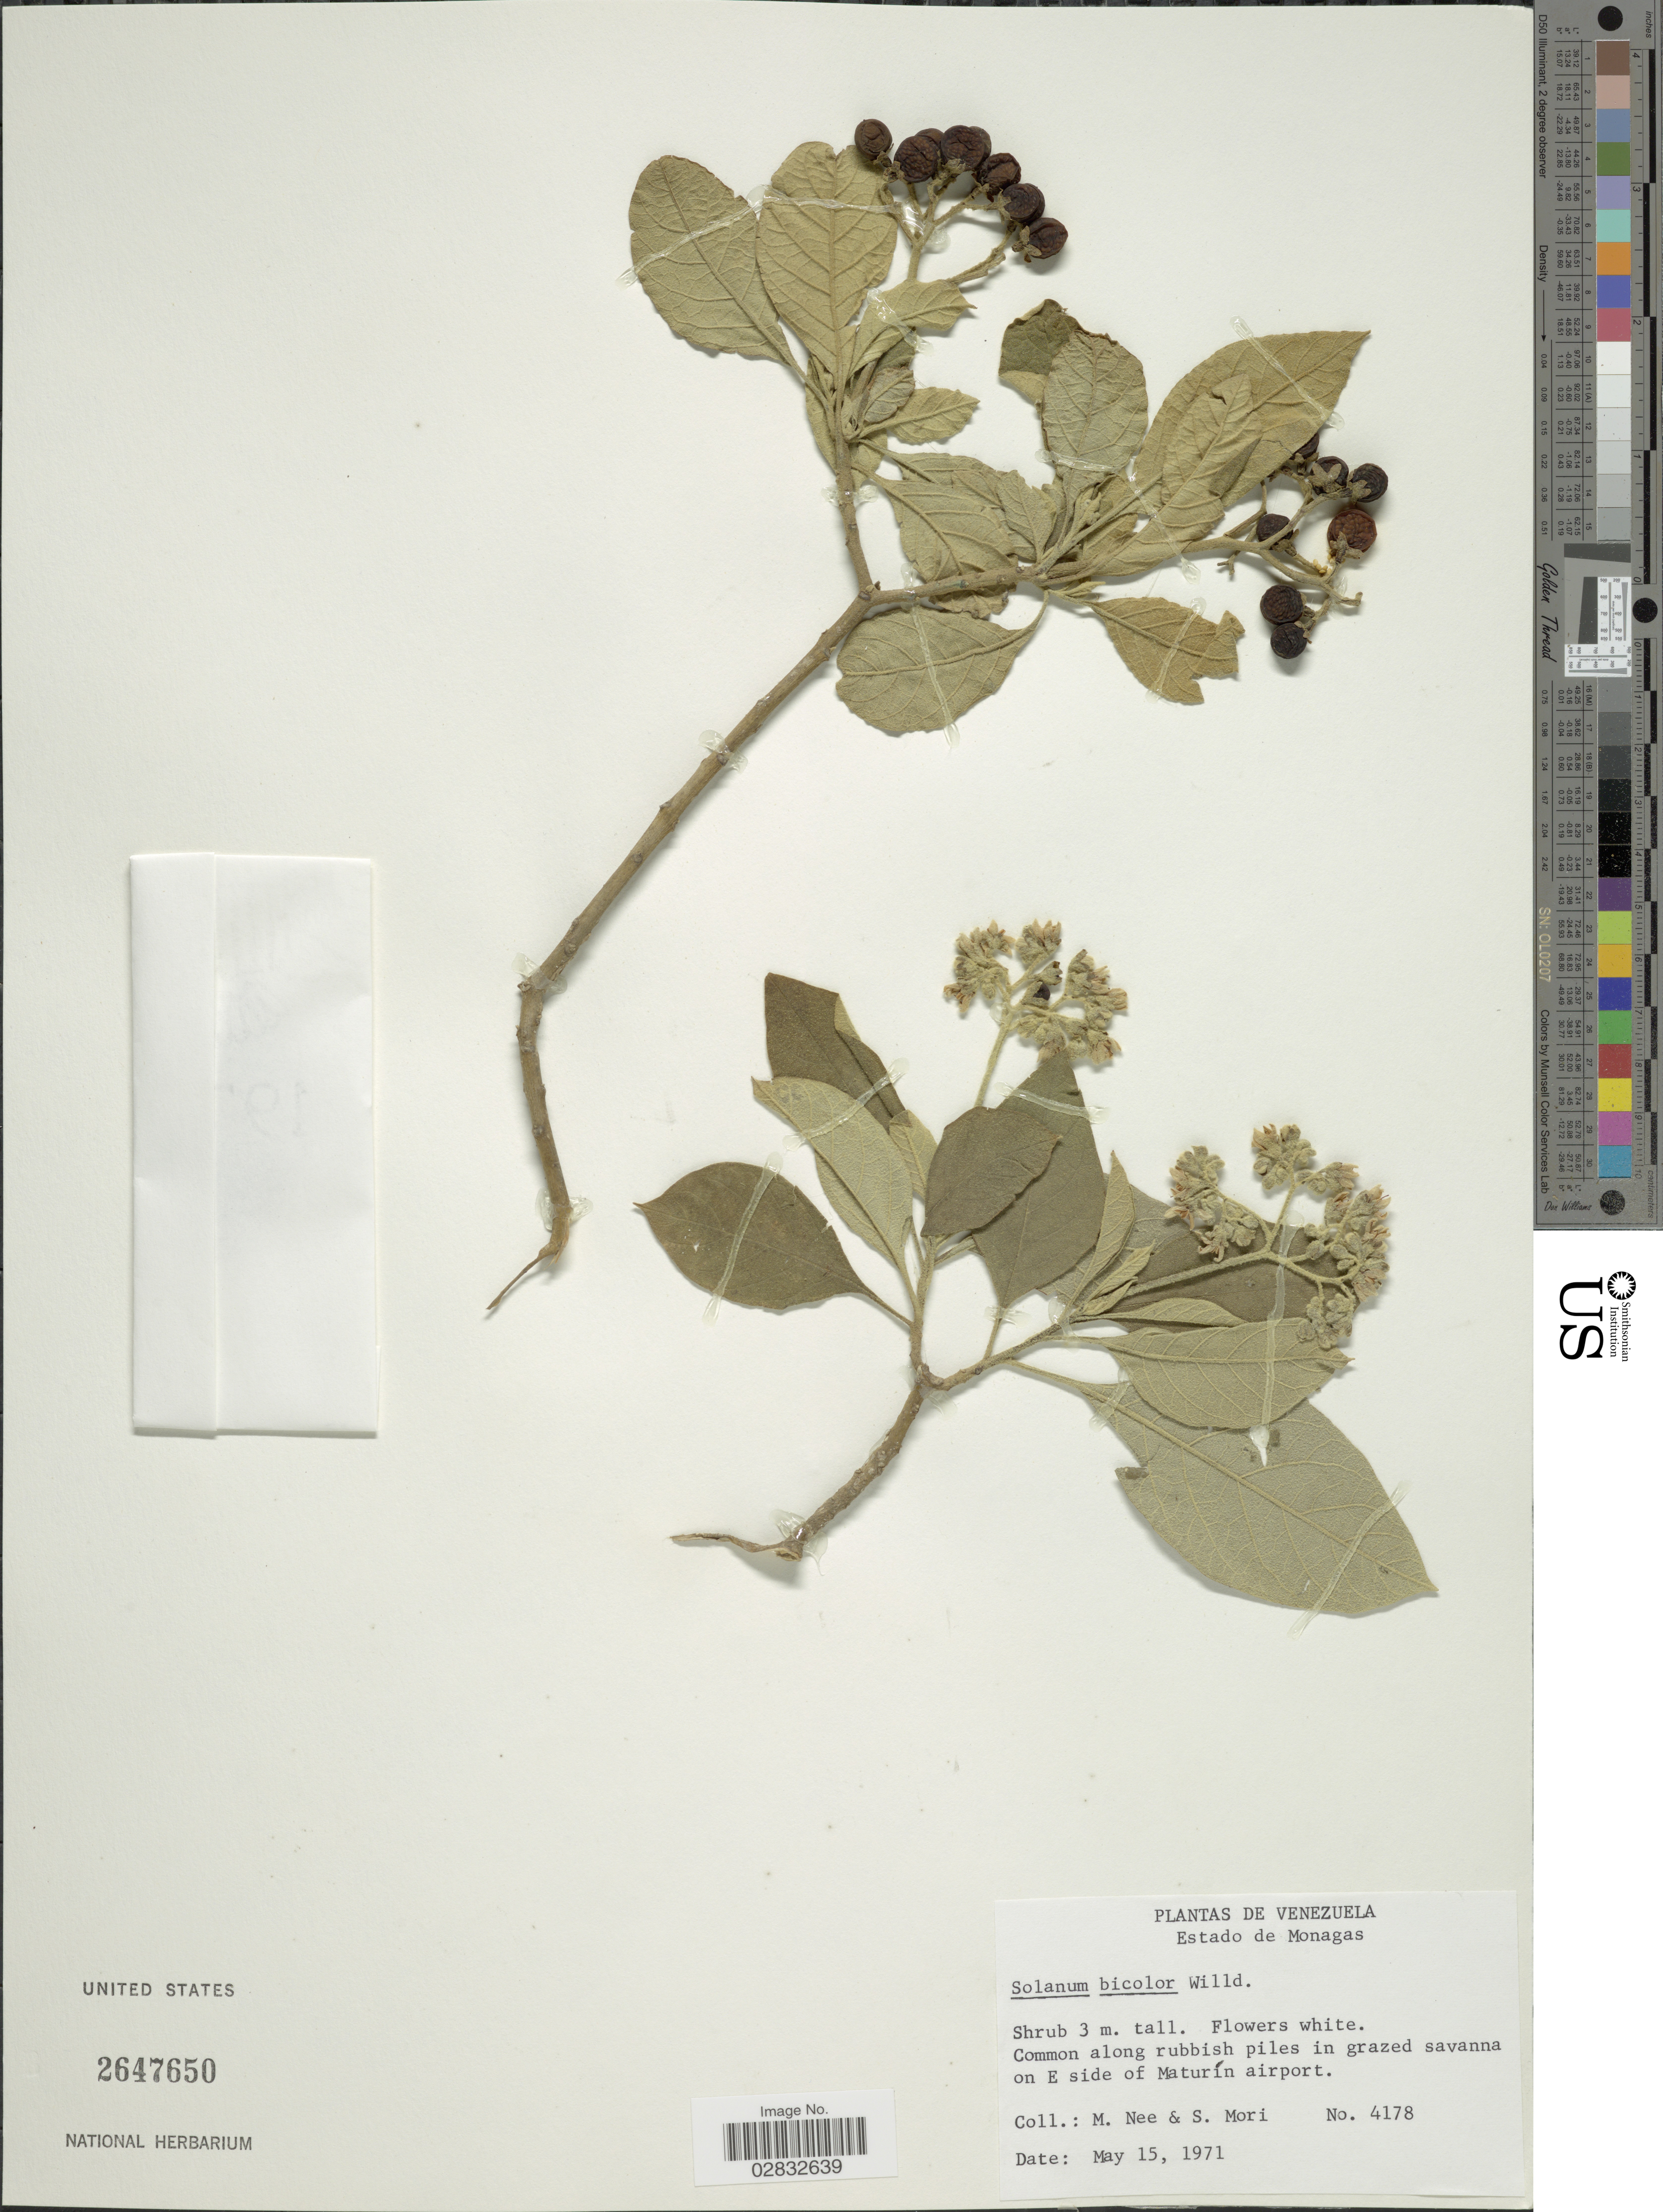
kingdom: Plantae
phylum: Tracheophyta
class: Magnoliopsida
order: Solanales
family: Solanaceae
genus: Solanum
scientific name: Solanum bicolor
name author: Willd. ex Roem. & Schult.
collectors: M. Nee & S. Mori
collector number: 4178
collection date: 1971-05-15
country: Venezuela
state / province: Monagas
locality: On E side of Maturín airport.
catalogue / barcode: US 2647650